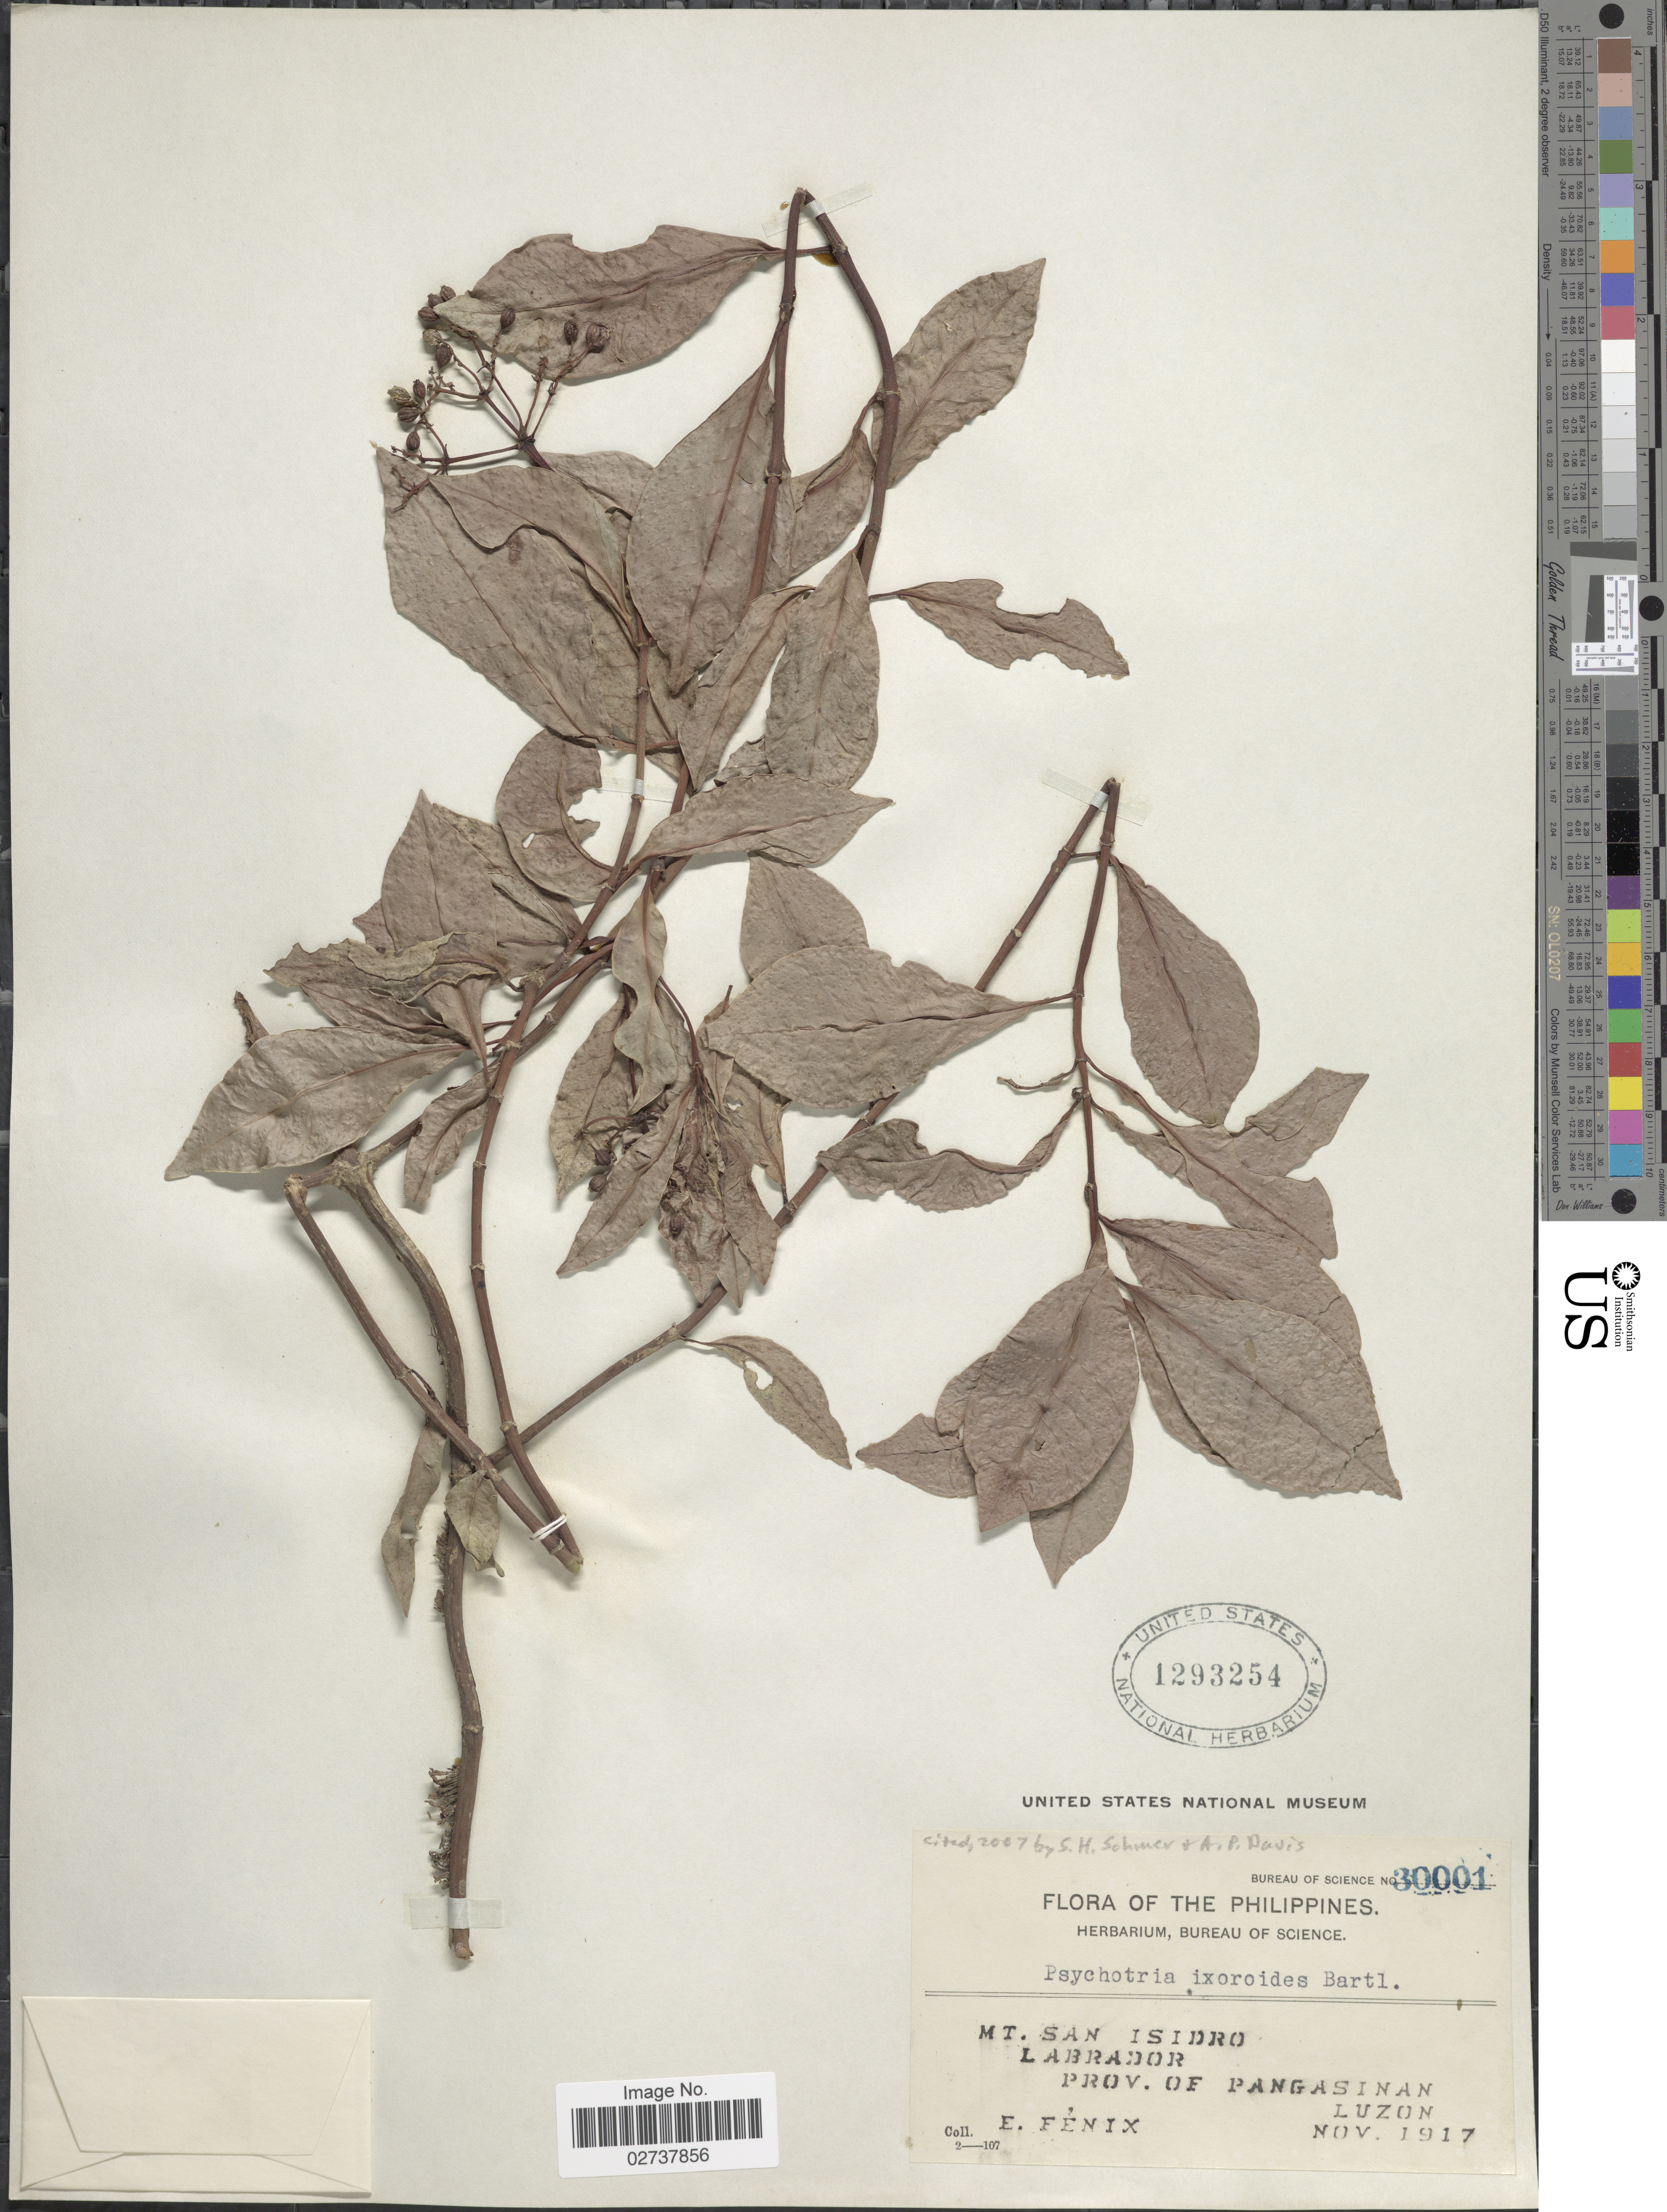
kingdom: Plantae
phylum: Tracheophyta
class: Magnoliopsida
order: Gentianales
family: Rubiaceae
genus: Psychotria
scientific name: Psychotria ixoroides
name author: Bartl. ex DC.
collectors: E. Fénix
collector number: Bureau of Science 30001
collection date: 1917-11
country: Philippines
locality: Mt. San Isidro, Labrador. Prov. of Pangasinan, Luzon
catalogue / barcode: US 1293254